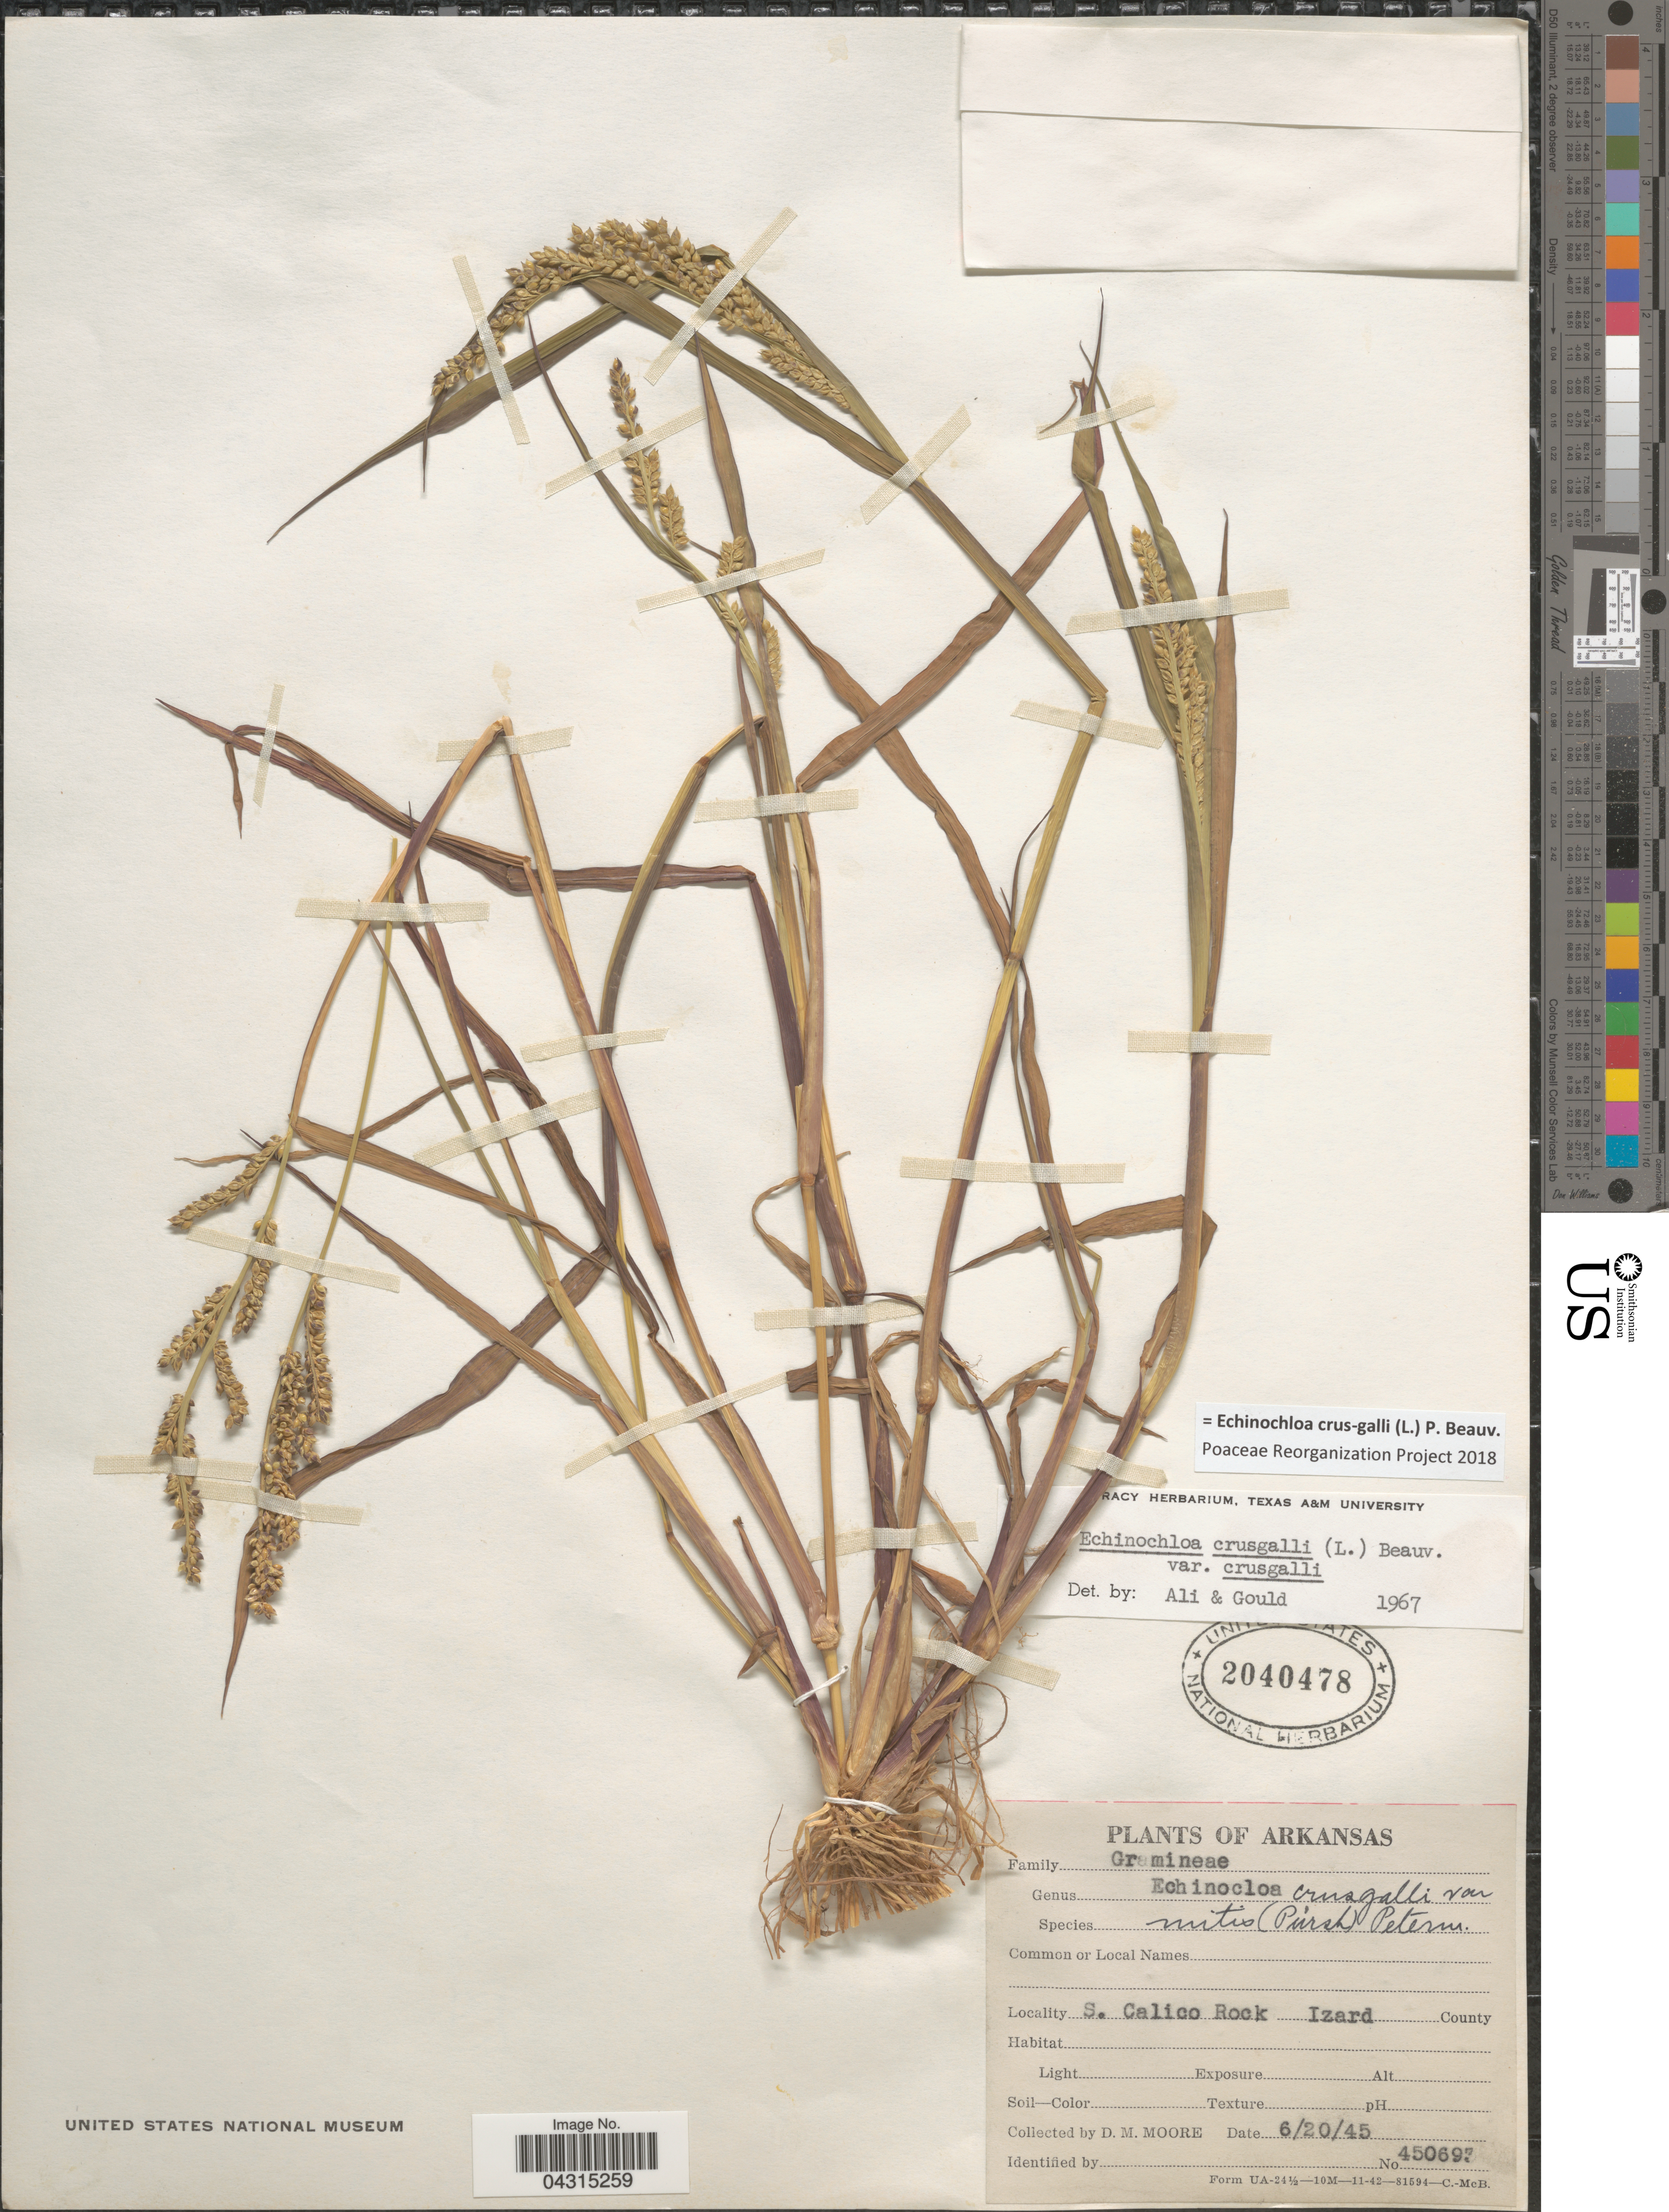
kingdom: Plantae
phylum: Tracheophyta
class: Liliopsida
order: Poales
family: Poaceae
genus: Echinochloa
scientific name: Echinochloa crus-galli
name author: (L.) P. Beauv.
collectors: D. Moore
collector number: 450697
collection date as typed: Transcribed d/m/y: 20/6/45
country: United States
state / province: Arkansas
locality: S. Calico Rock. Izard County.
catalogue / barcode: US 2040478